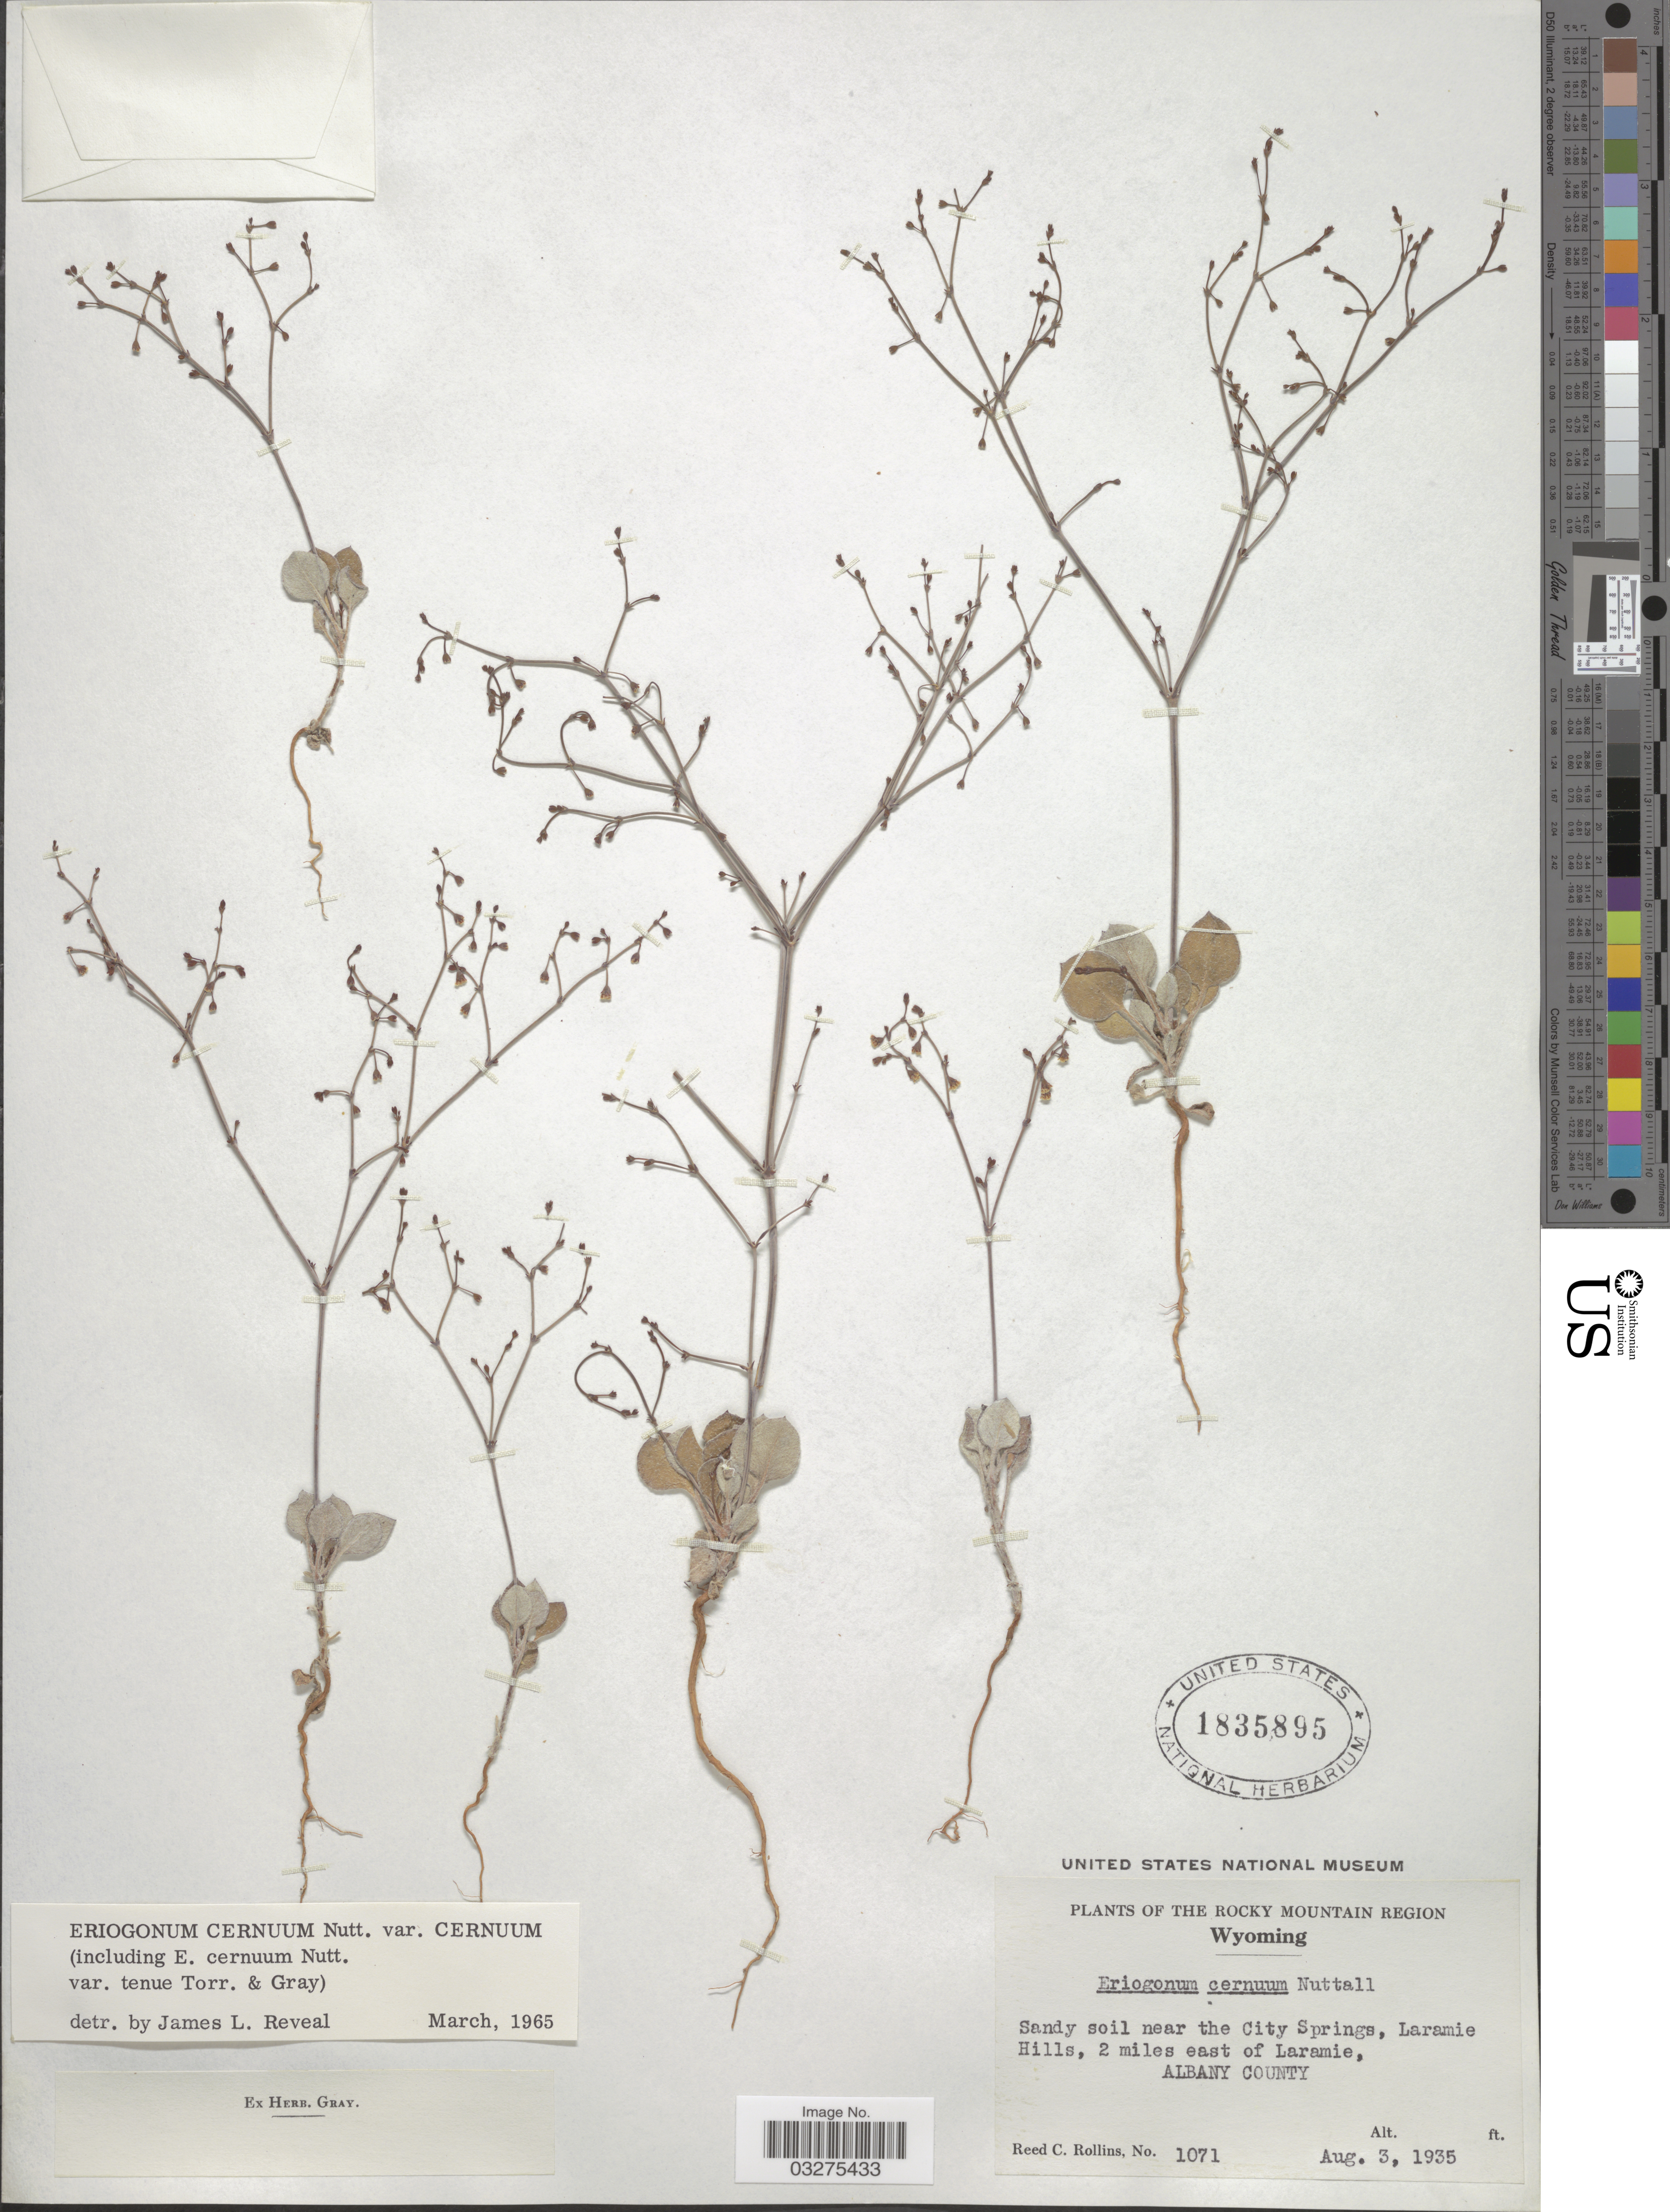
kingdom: Plantae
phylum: Tracheophyta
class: Magnoliopsida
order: Caryophyllales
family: Polygonaceae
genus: Eriogonum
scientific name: Eriogonum cernuum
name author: Nutt.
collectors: R. C. Rollins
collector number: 1071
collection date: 1935-08-03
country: United States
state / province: Wyoming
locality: The Rocky Mountain Region. Sandy soil near the City Springs, Laramie Hills, 2 miles east of Laramie, Albany County.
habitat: sandy soil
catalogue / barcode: US 1835895